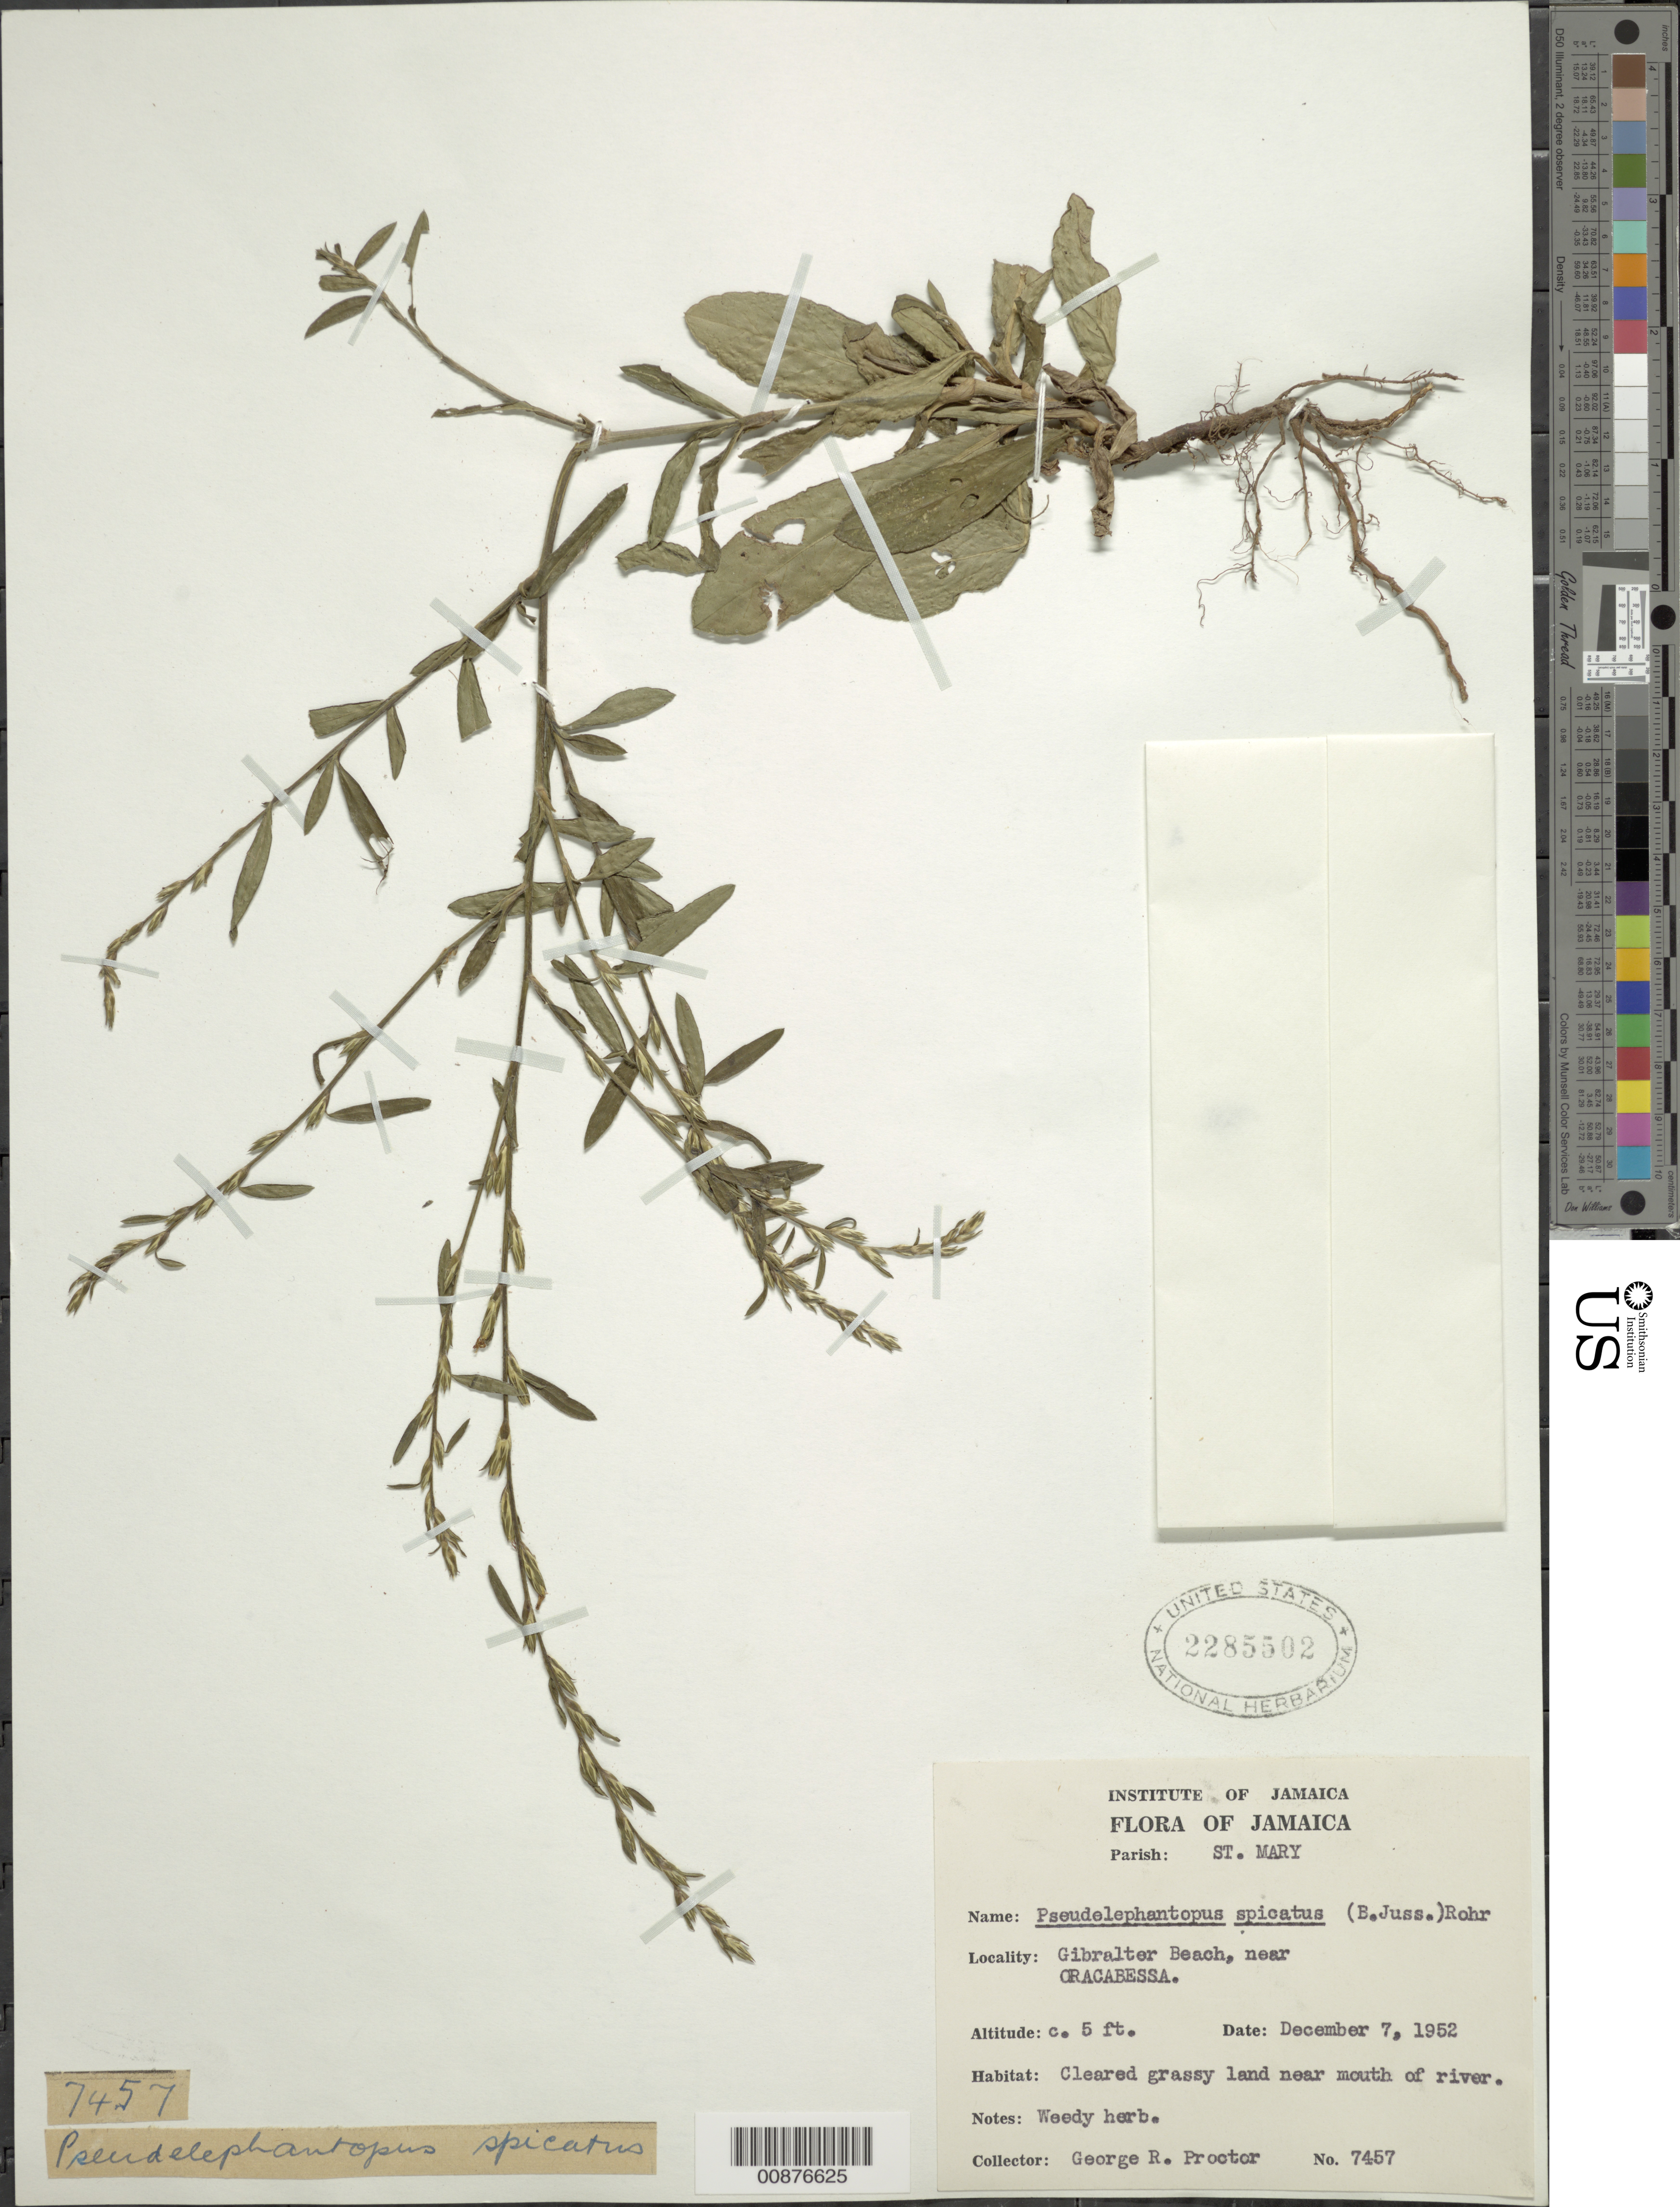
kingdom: Plantae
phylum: Tracheophyta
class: Magnoliopsida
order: Asterales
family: Asteraceae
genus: Pseudelephantopus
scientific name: Pseudelephantopus spicatus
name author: (Juss. ex Aubl.) C.F. Baker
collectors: G. R. Proctor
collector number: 7457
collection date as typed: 07 Dec 1952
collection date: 1952-12-07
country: Jamaica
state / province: Saint Mary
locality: Gibralter Beach, near Oracabessa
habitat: Cleared grassy land near mouth of river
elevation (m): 2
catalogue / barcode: US 2285502